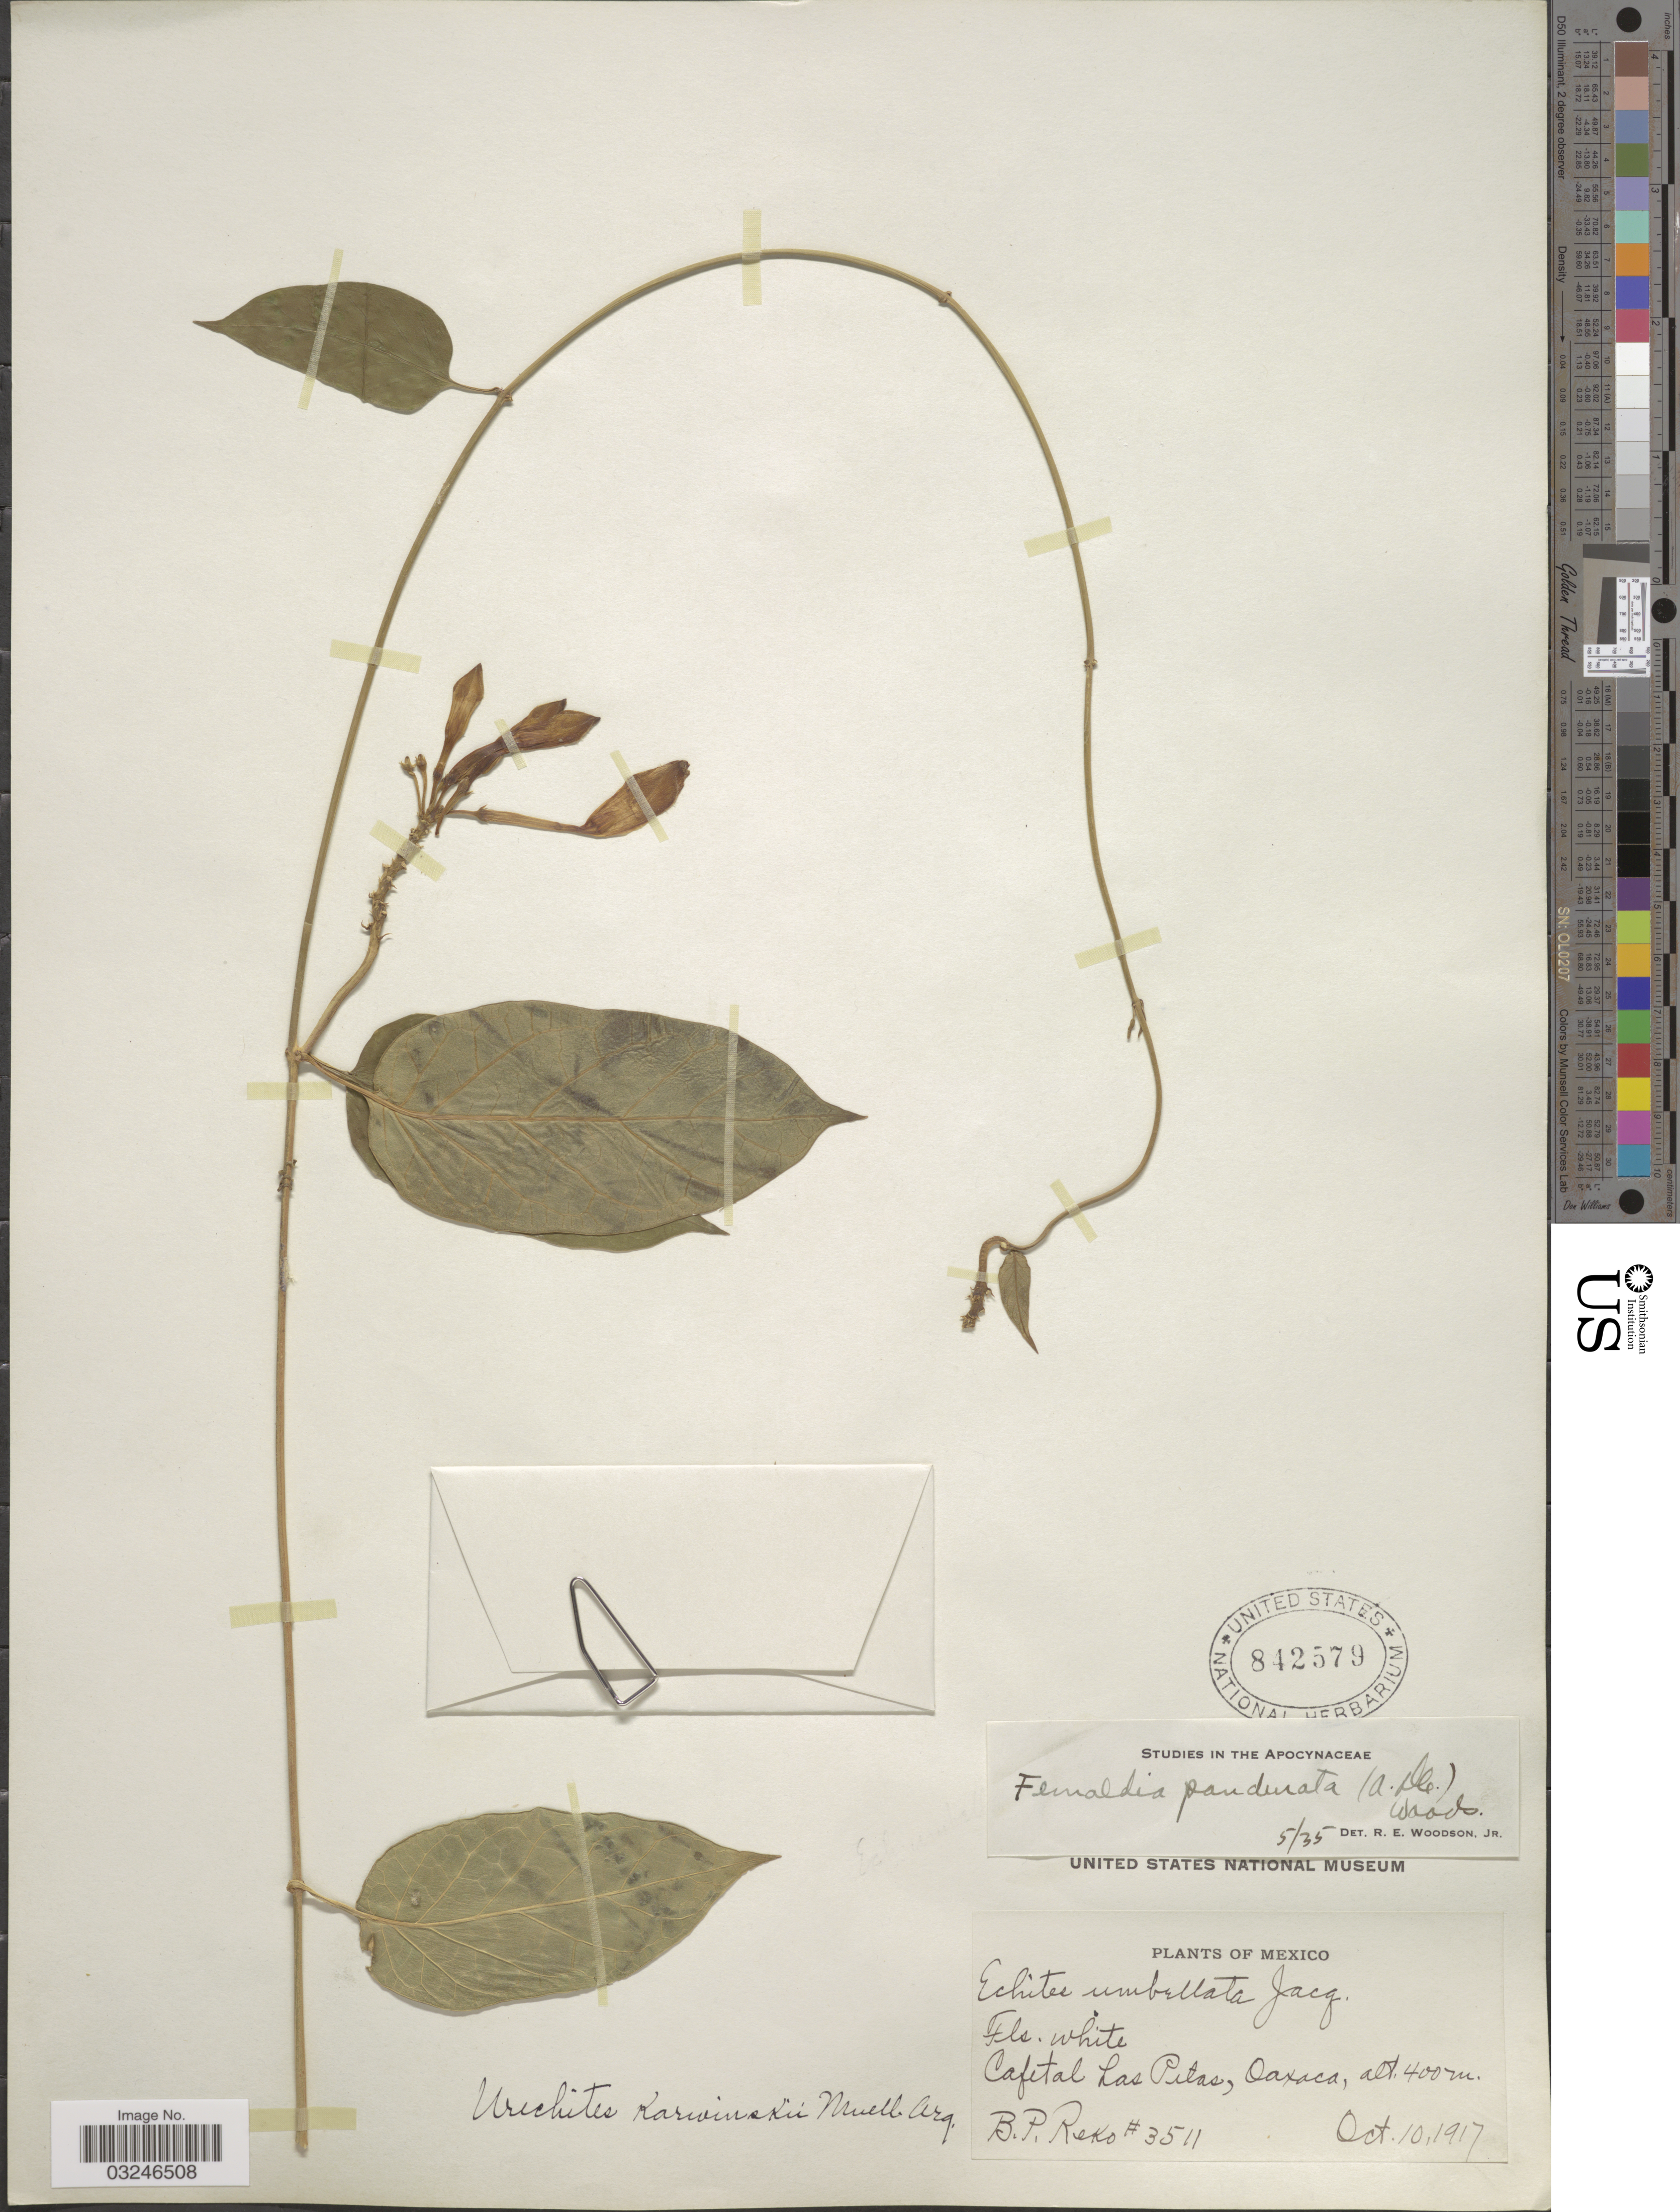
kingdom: Plantae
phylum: Tracheophyta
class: Magnoliopsida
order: Gentianales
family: Apocynaceae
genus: Fernaldia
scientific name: Fernaldia pandurata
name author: (A. DC.) Woodson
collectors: B. P. Reko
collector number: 3511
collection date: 1917-10-10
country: Mexico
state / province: Oaxaca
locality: Cafetal Las Petas.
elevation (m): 400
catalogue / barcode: US 842579